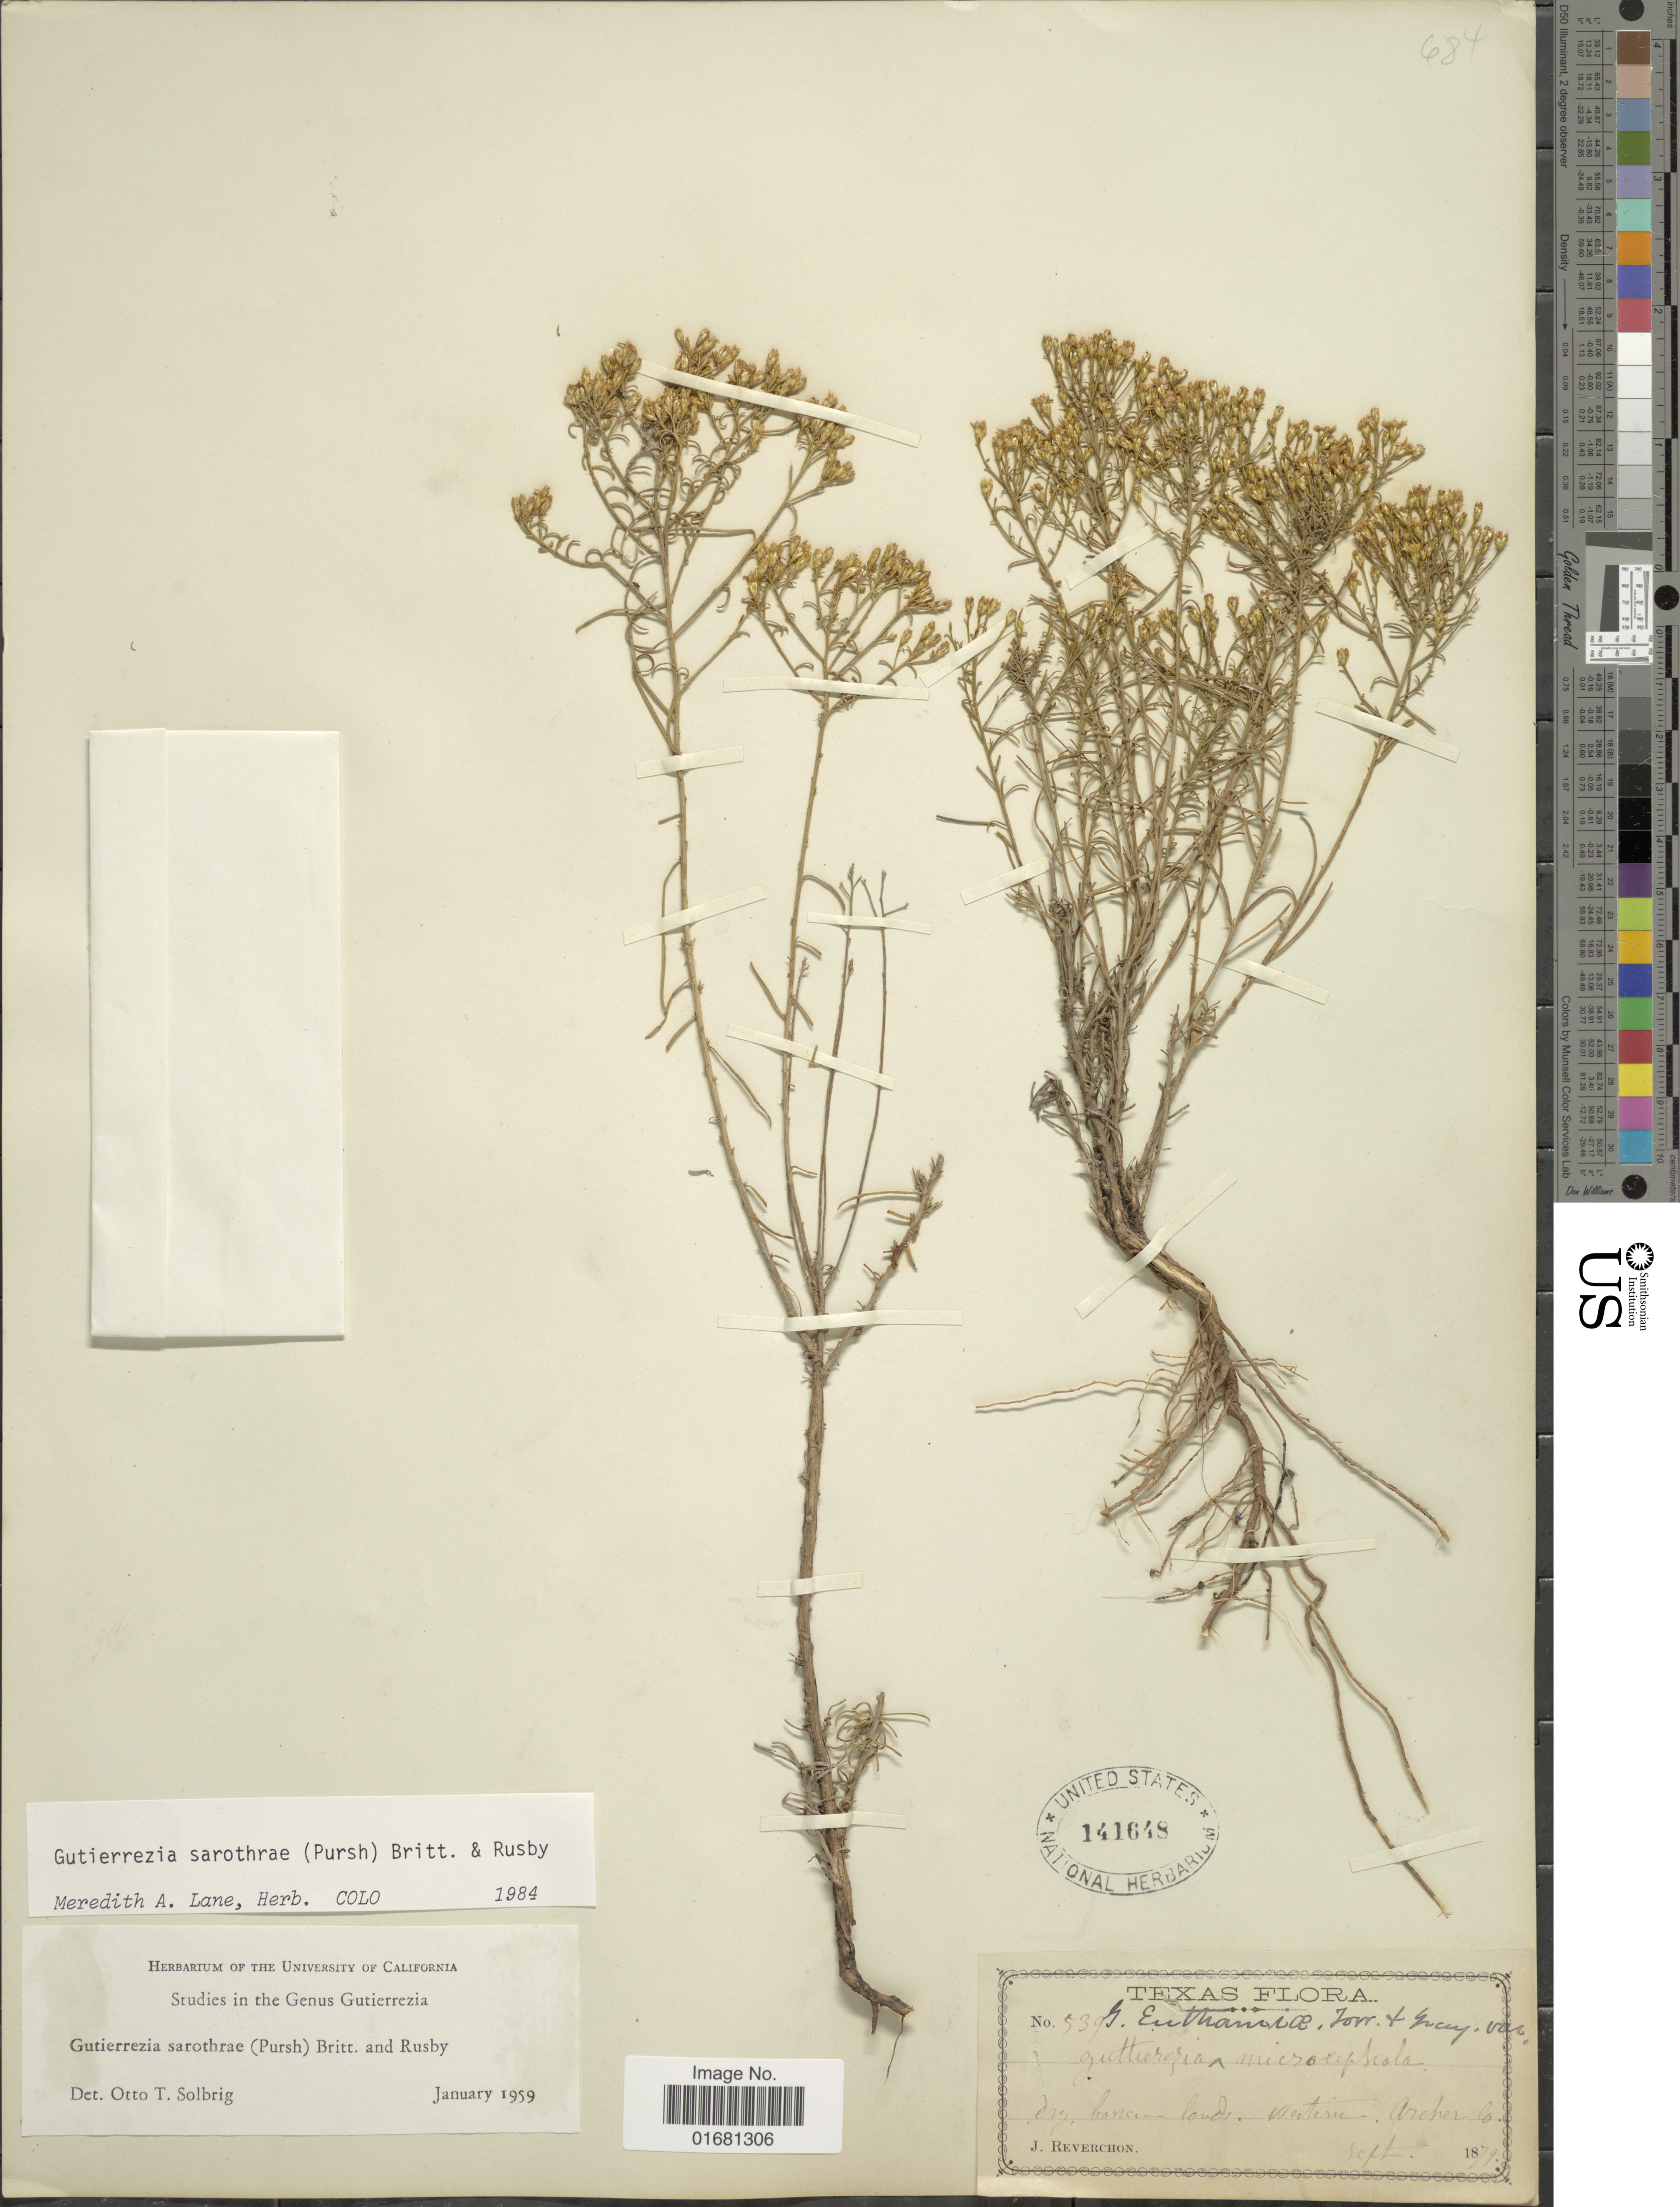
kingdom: Plantae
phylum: Tracheophyta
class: Magnoliopsida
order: Asterales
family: Asteraceae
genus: Gutierrezia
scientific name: Gutierrezia sarothrae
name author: (Pursh) Britton & Rusby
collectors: J. Reverchon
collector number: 539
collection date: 1879-09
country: United States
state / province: Texas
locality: Dry barren lands. Western. Archer Co. Texas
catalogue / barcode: US 141648